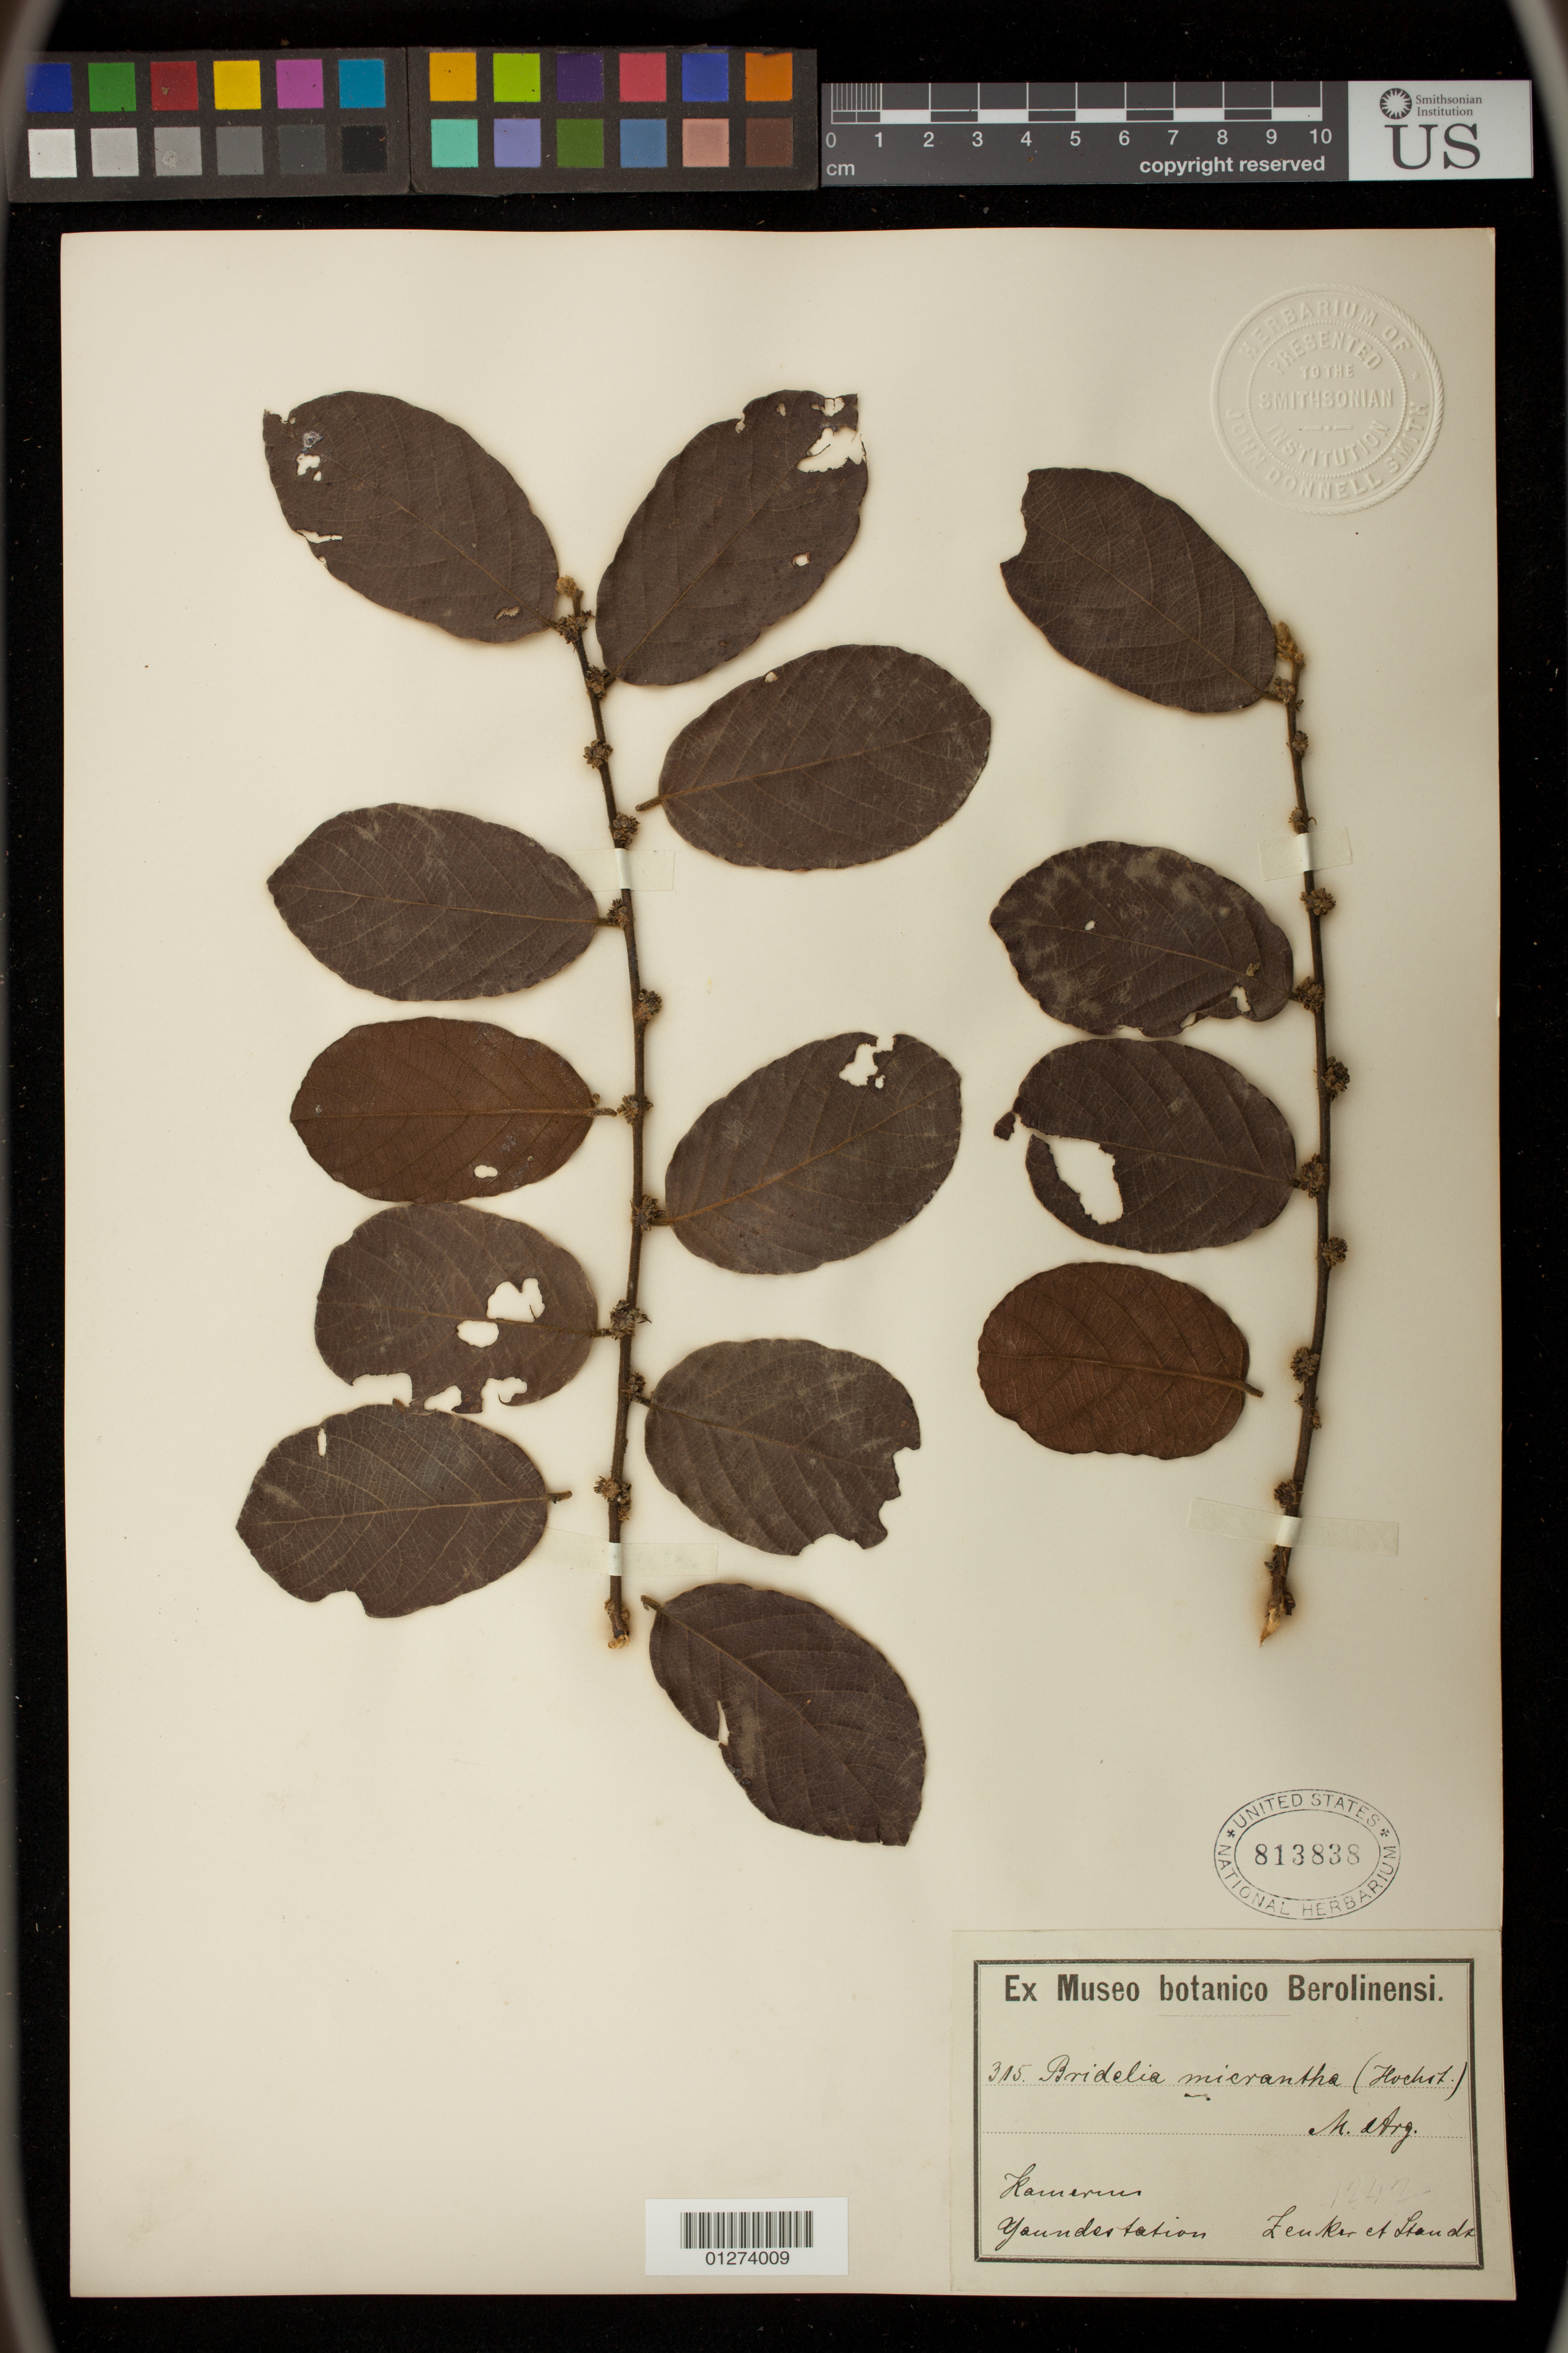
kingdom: Plantae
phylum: Tracheophyta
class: Magnoliopsida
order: Malpighiales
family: Phyllanthaceae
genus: Bridelia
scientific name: Bridelia micrantha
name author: (Hochst.) Baill.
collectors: Zenker, -- & Standt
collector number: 315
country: Cameroon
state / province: Centre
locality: Yaunde Station.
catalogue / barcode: US 813838